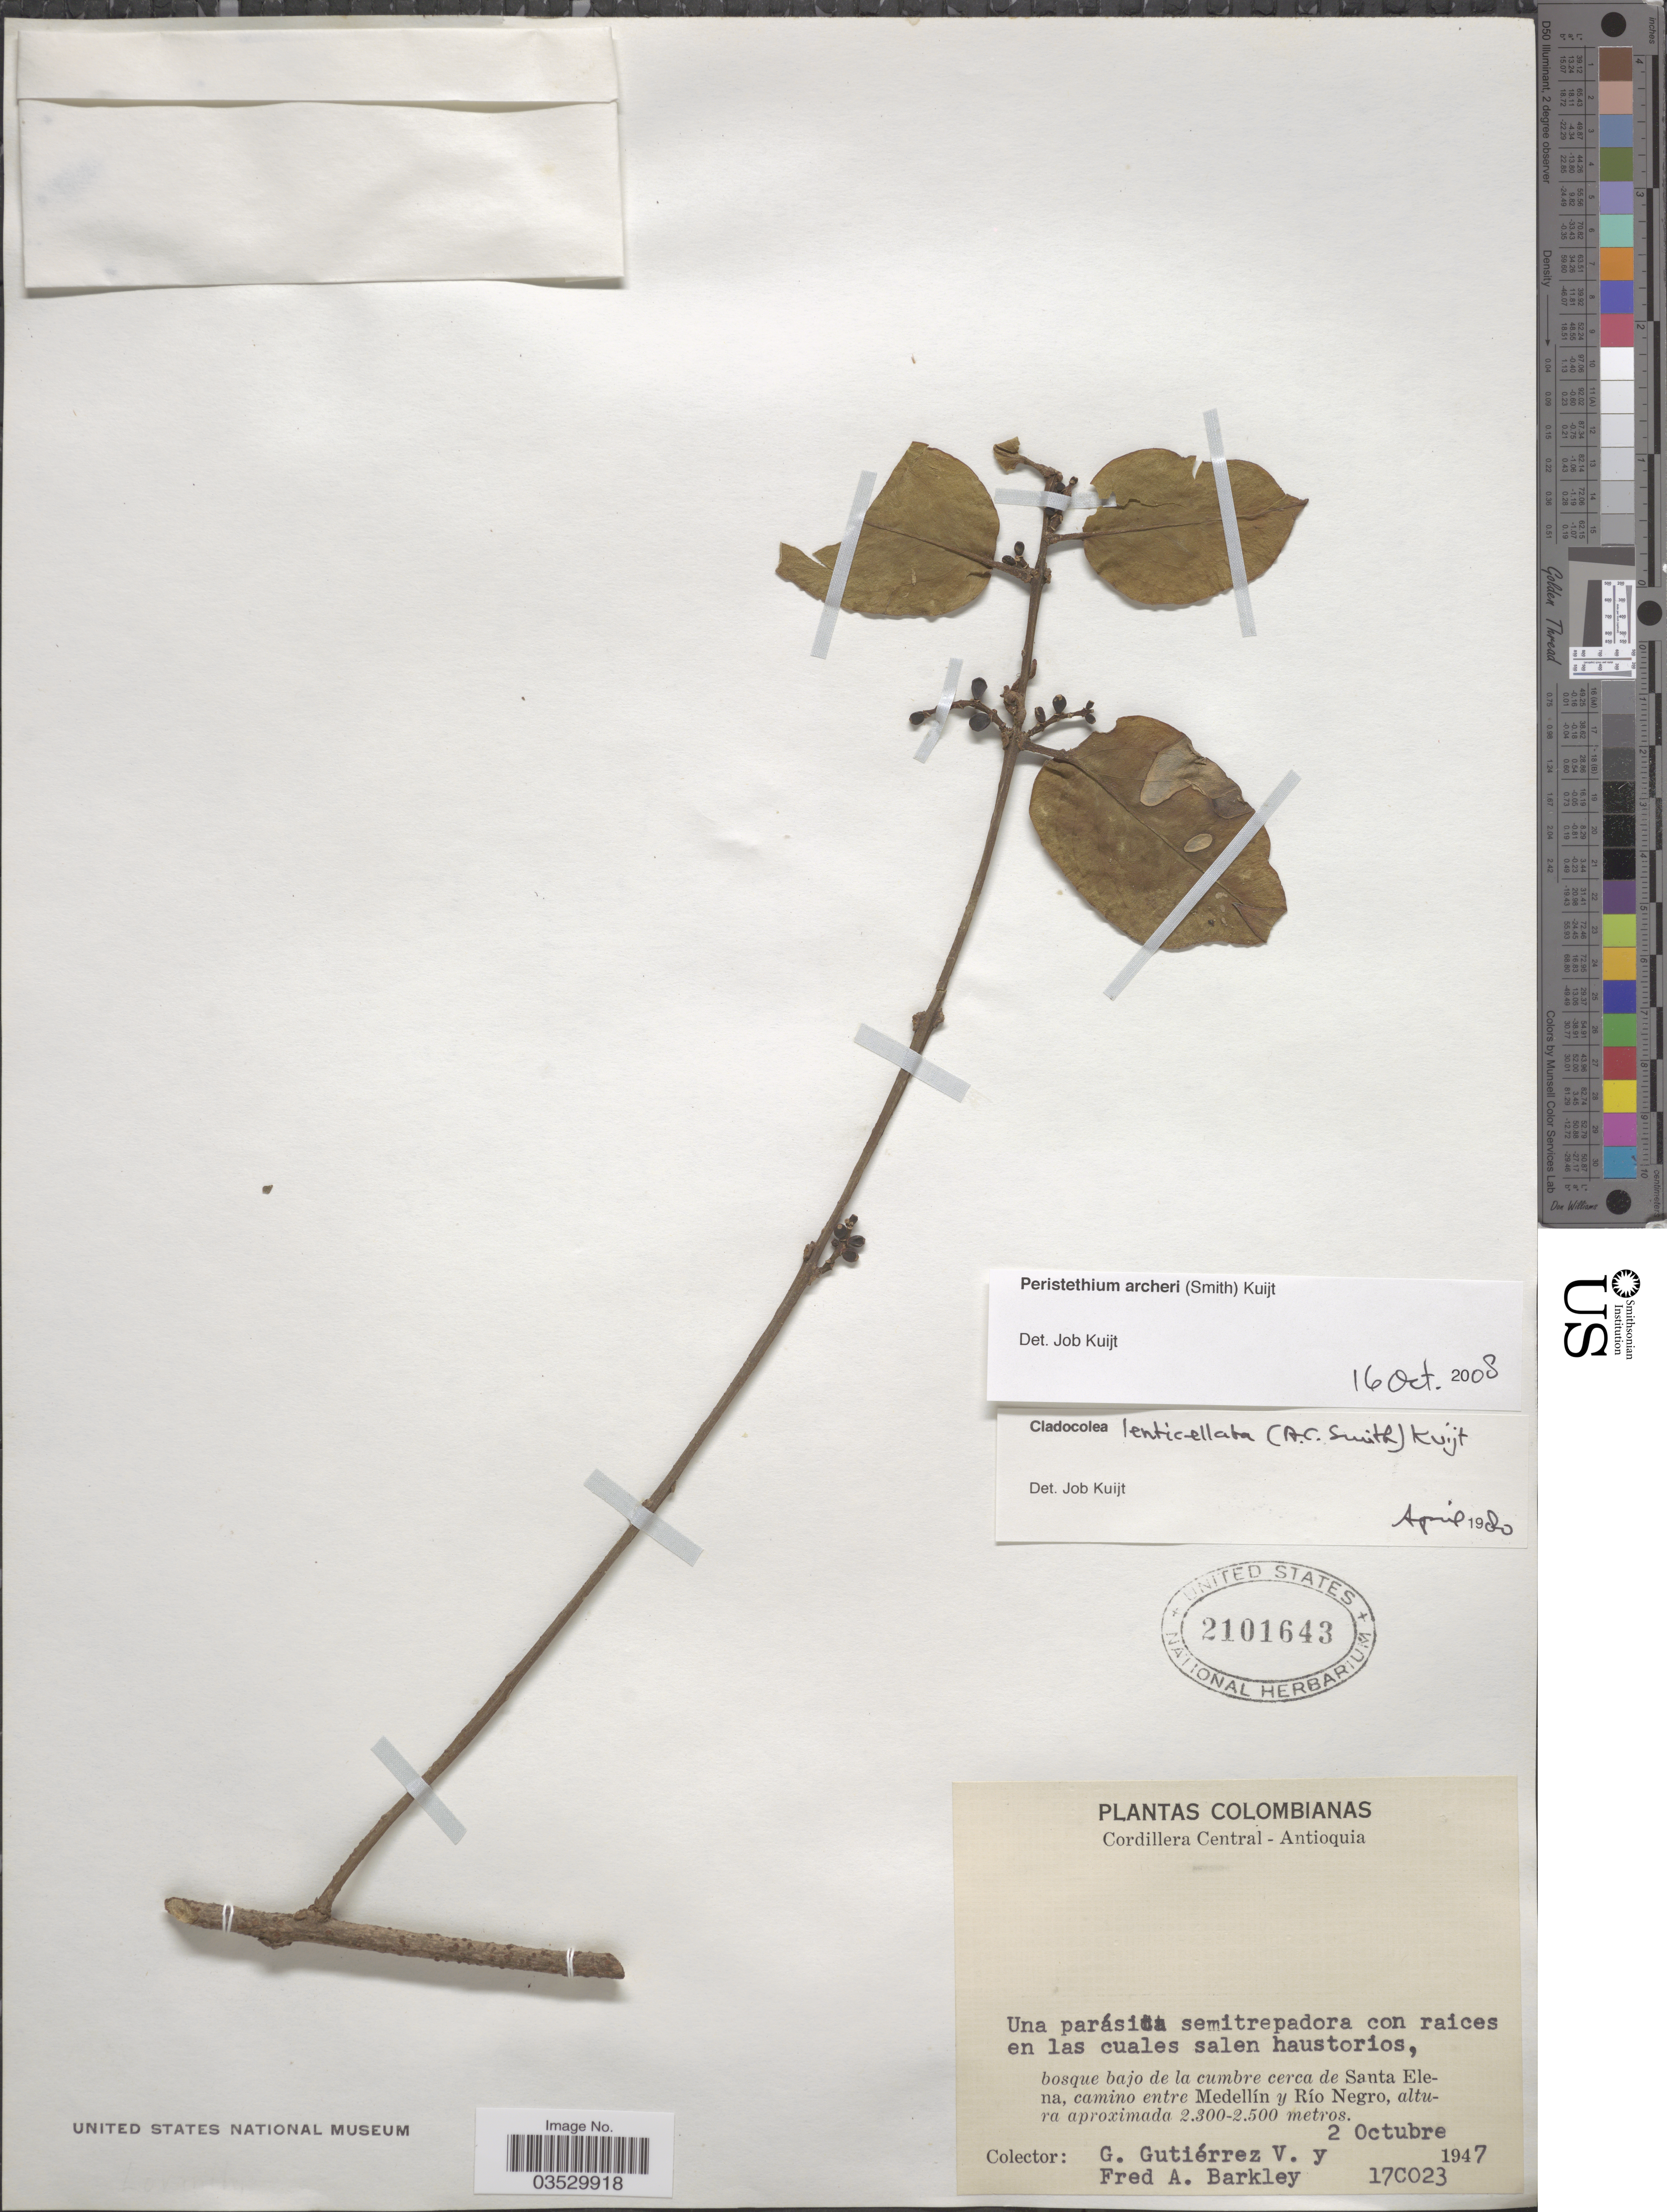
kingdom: Plantae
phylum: Tracheophyta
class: Magnoliopsida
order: Santalales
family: Loranthaceae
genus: Peristethium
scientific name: Peristethium archeri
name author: (A.C. Sm.) Kuijt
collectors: G. Gutiérrez V. & F. A. Barkley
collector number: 17CO23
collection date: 1947-10-02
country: Colombia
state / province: Antioquia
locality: Cordillera Central. Bosque bajo de la cumbre cerca de Santa Elena, camino entre Medellín y Río Negro.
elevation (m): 2300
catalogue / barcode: US 2101643